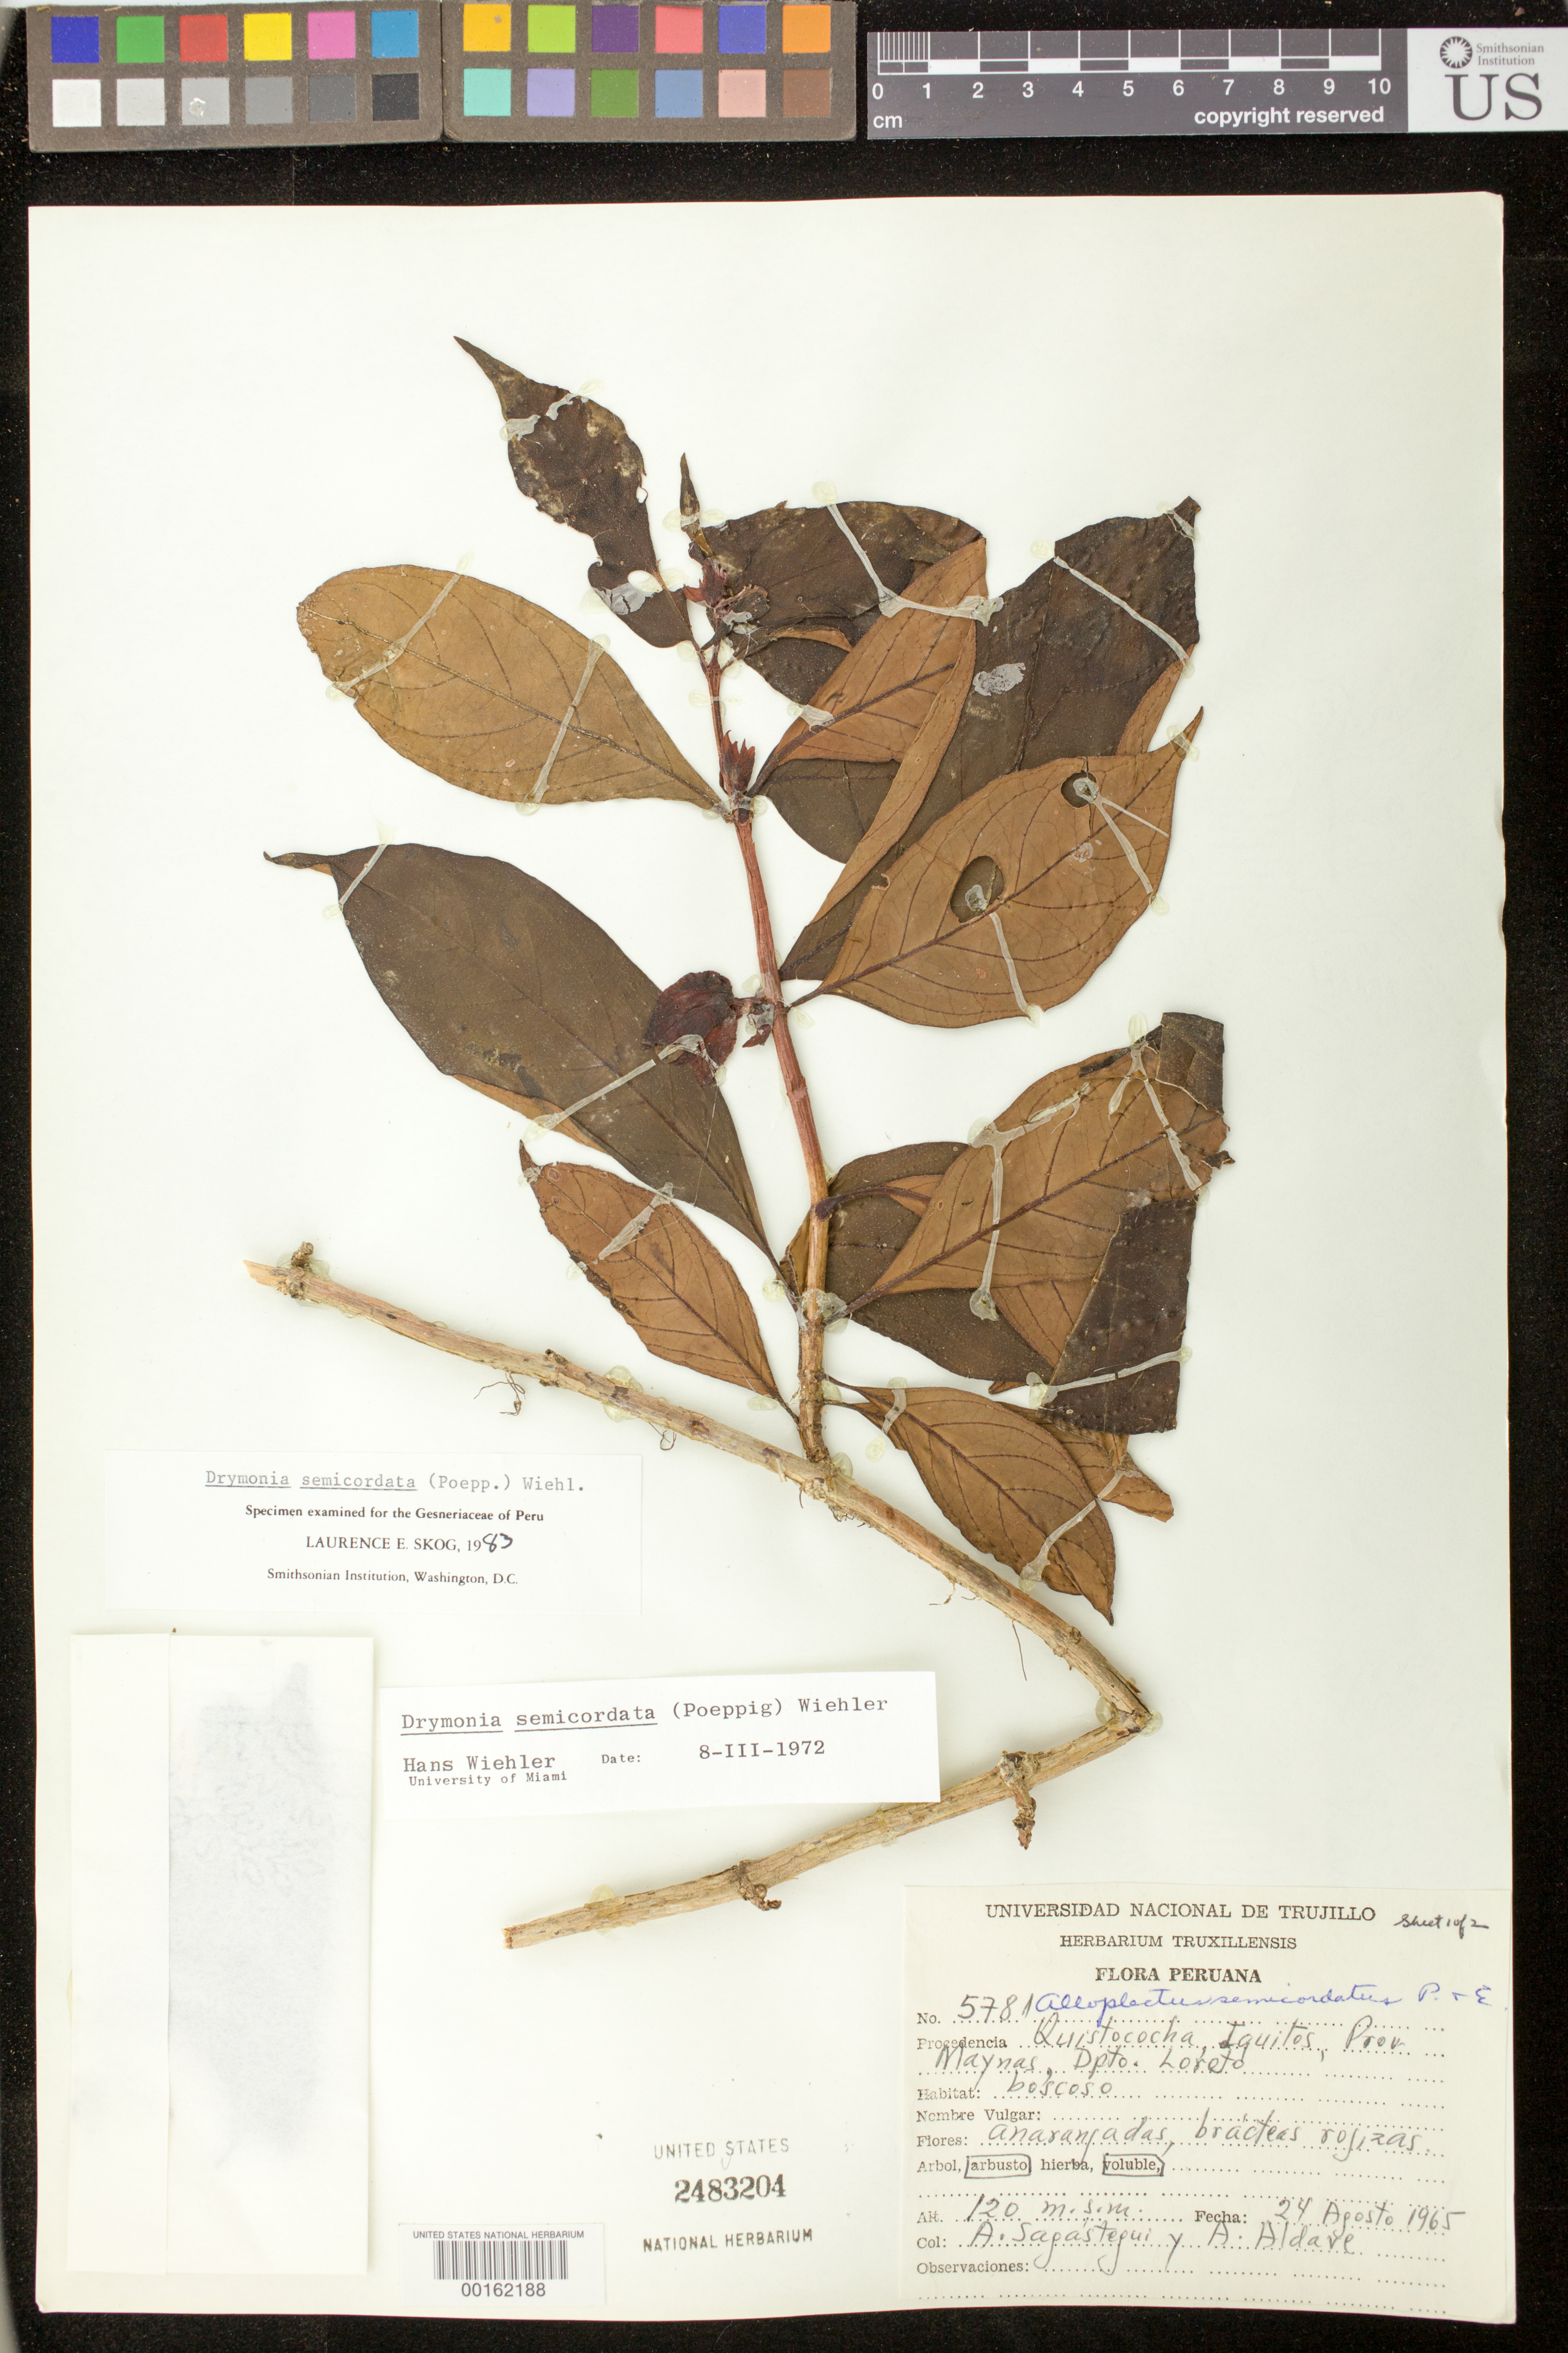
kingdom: Plantae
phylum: Tracheophyta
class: Magnoliopsida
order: Lamiales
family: Gesneriaceae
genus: Drymonia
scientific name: Drymonia semicordata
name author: (Poepp.) Wiehler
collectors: A. Sagástegui A. & A. Aldave Pajares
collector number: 5781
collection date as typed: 24 Aug 1965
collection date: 1965-08-24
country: Peru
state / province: Loreto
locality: Prov. Maynas; Quistococha, Iquitos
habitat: Woody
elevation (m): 120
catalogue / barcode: US 2483204